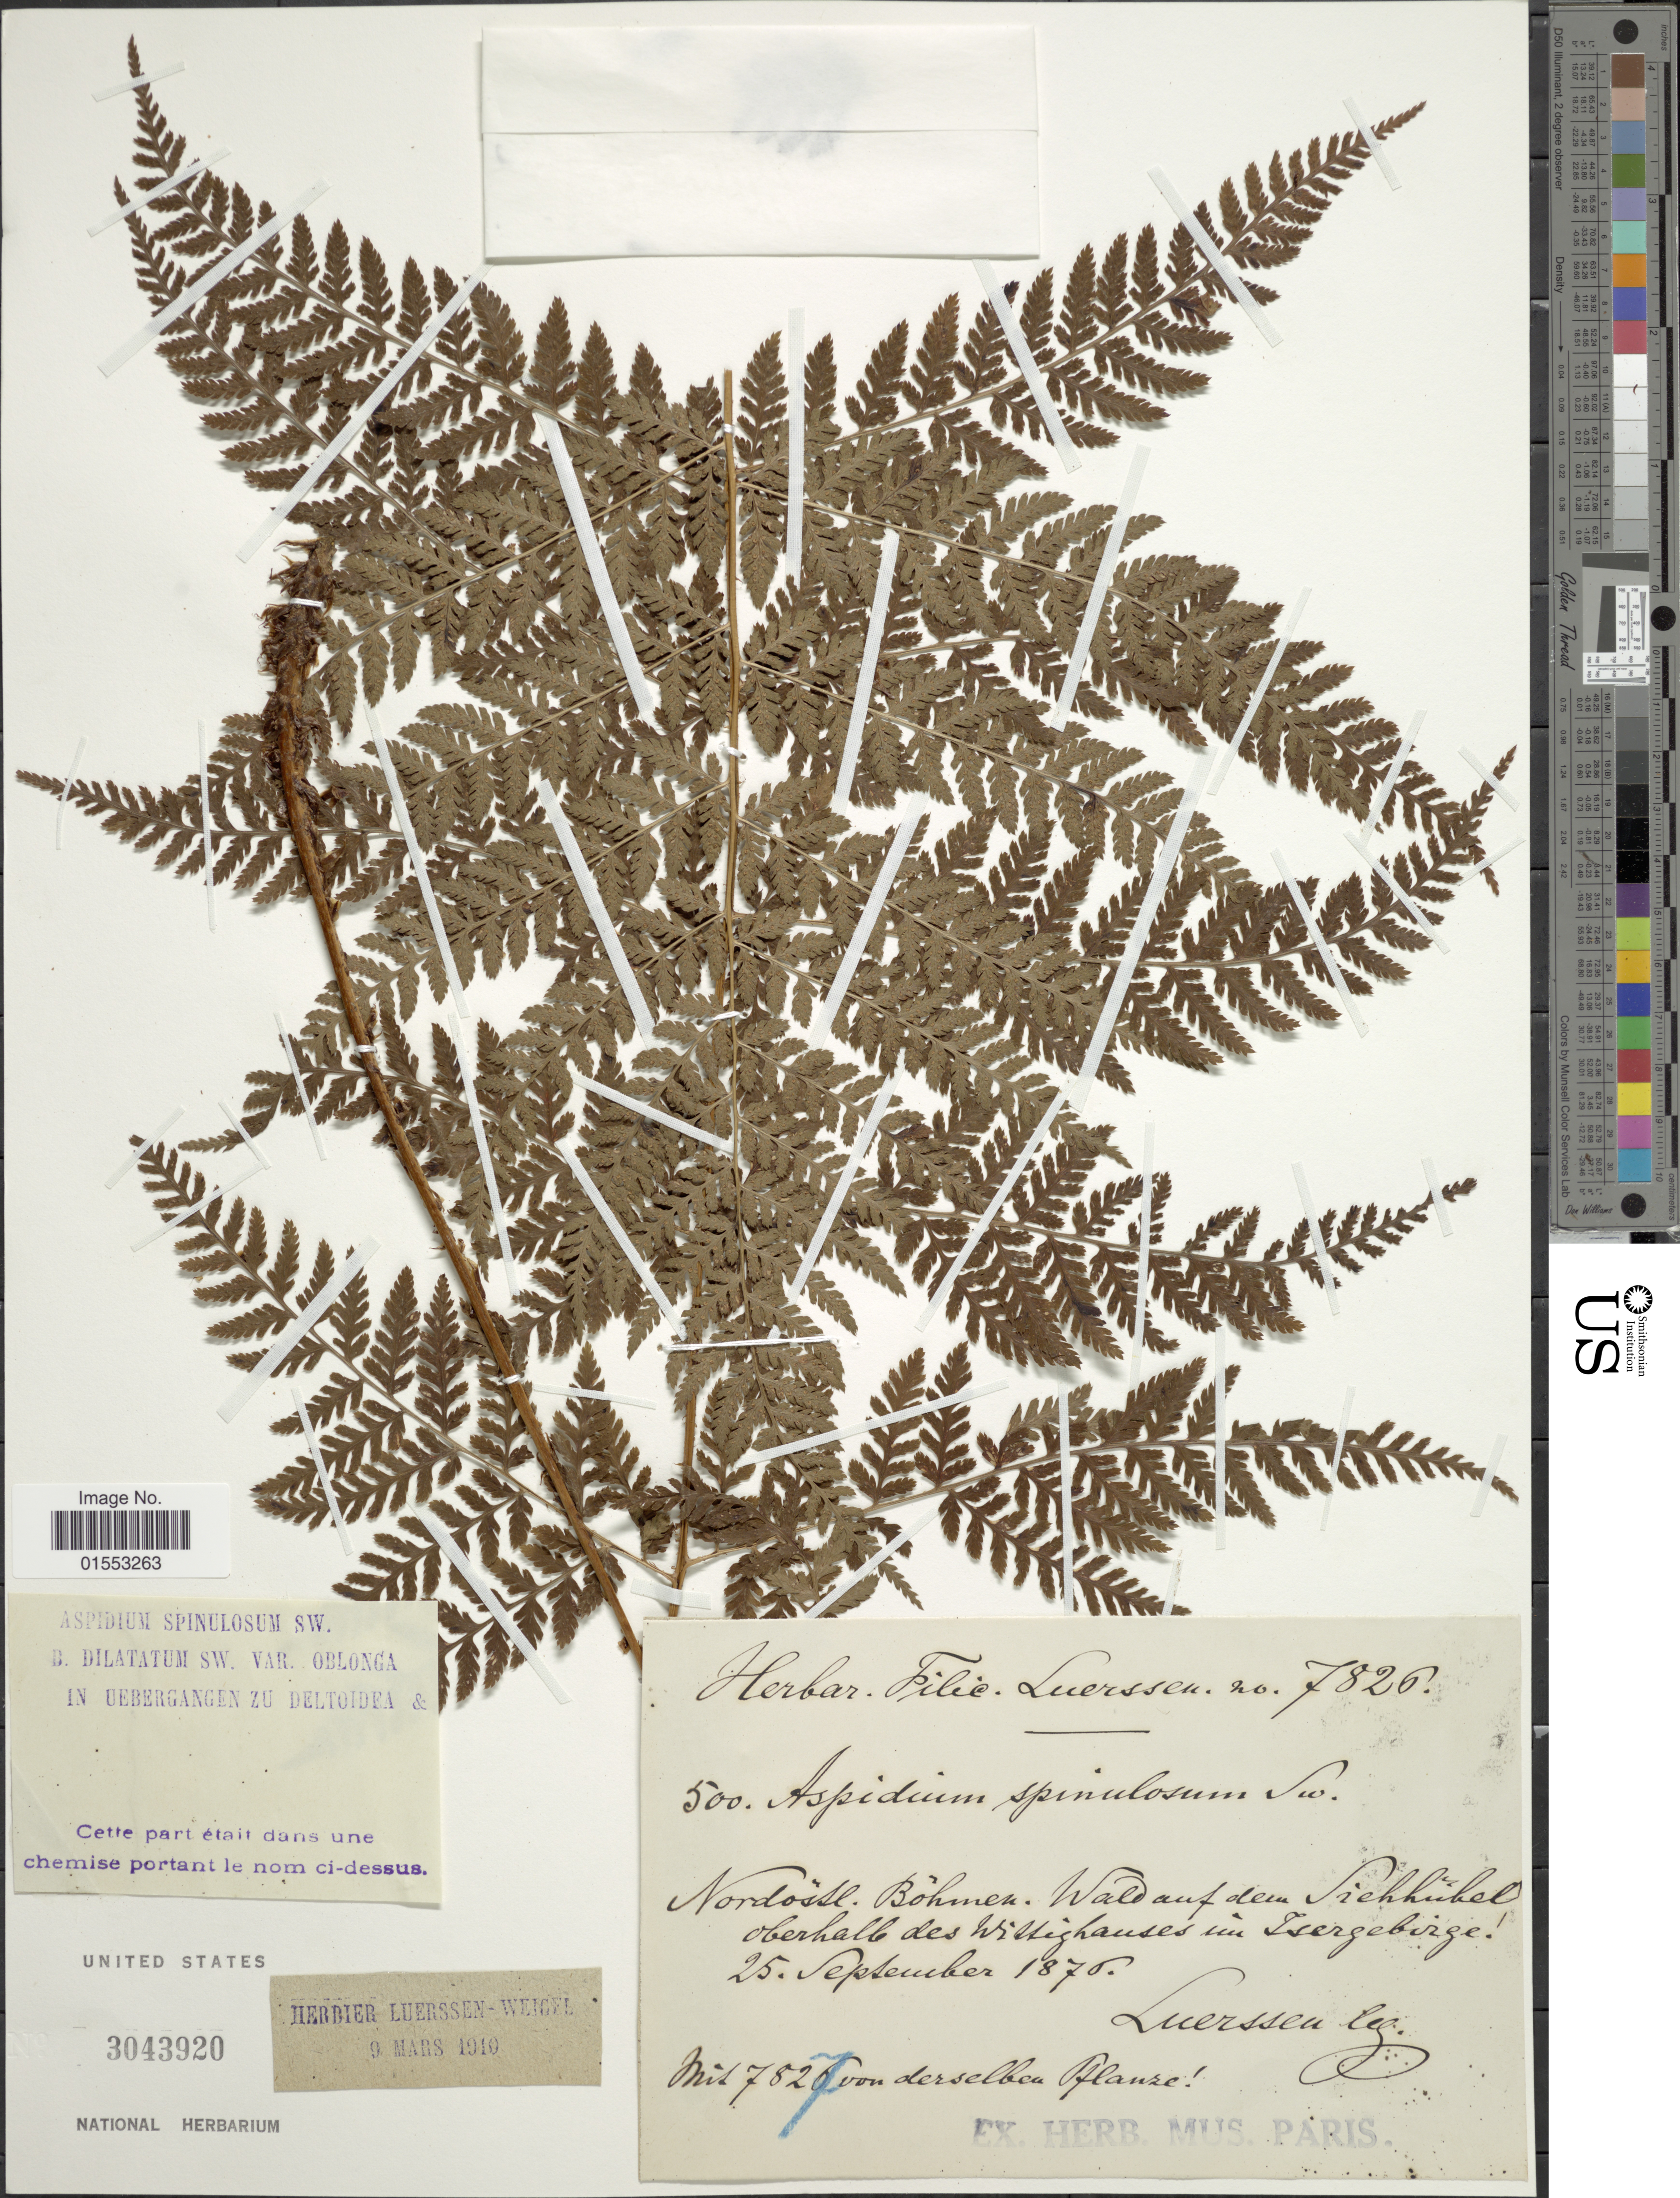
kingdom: Plantae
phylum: Tracheophyta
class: Polypodiopsida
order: Polypodiales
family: Dryopteridaceae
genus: Dryopteris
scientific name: Dryopteris dilatata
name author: (Hoffm.) A. Gray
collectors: Luerssen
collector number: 500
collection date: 1876-09-25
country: Czechia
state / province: Liberec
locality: Nordosl. Bohmen. Wald auf dem Siehhules oberhalb des Wilteshauses im Isergebirge [interpreted]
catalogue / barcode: US 3043920